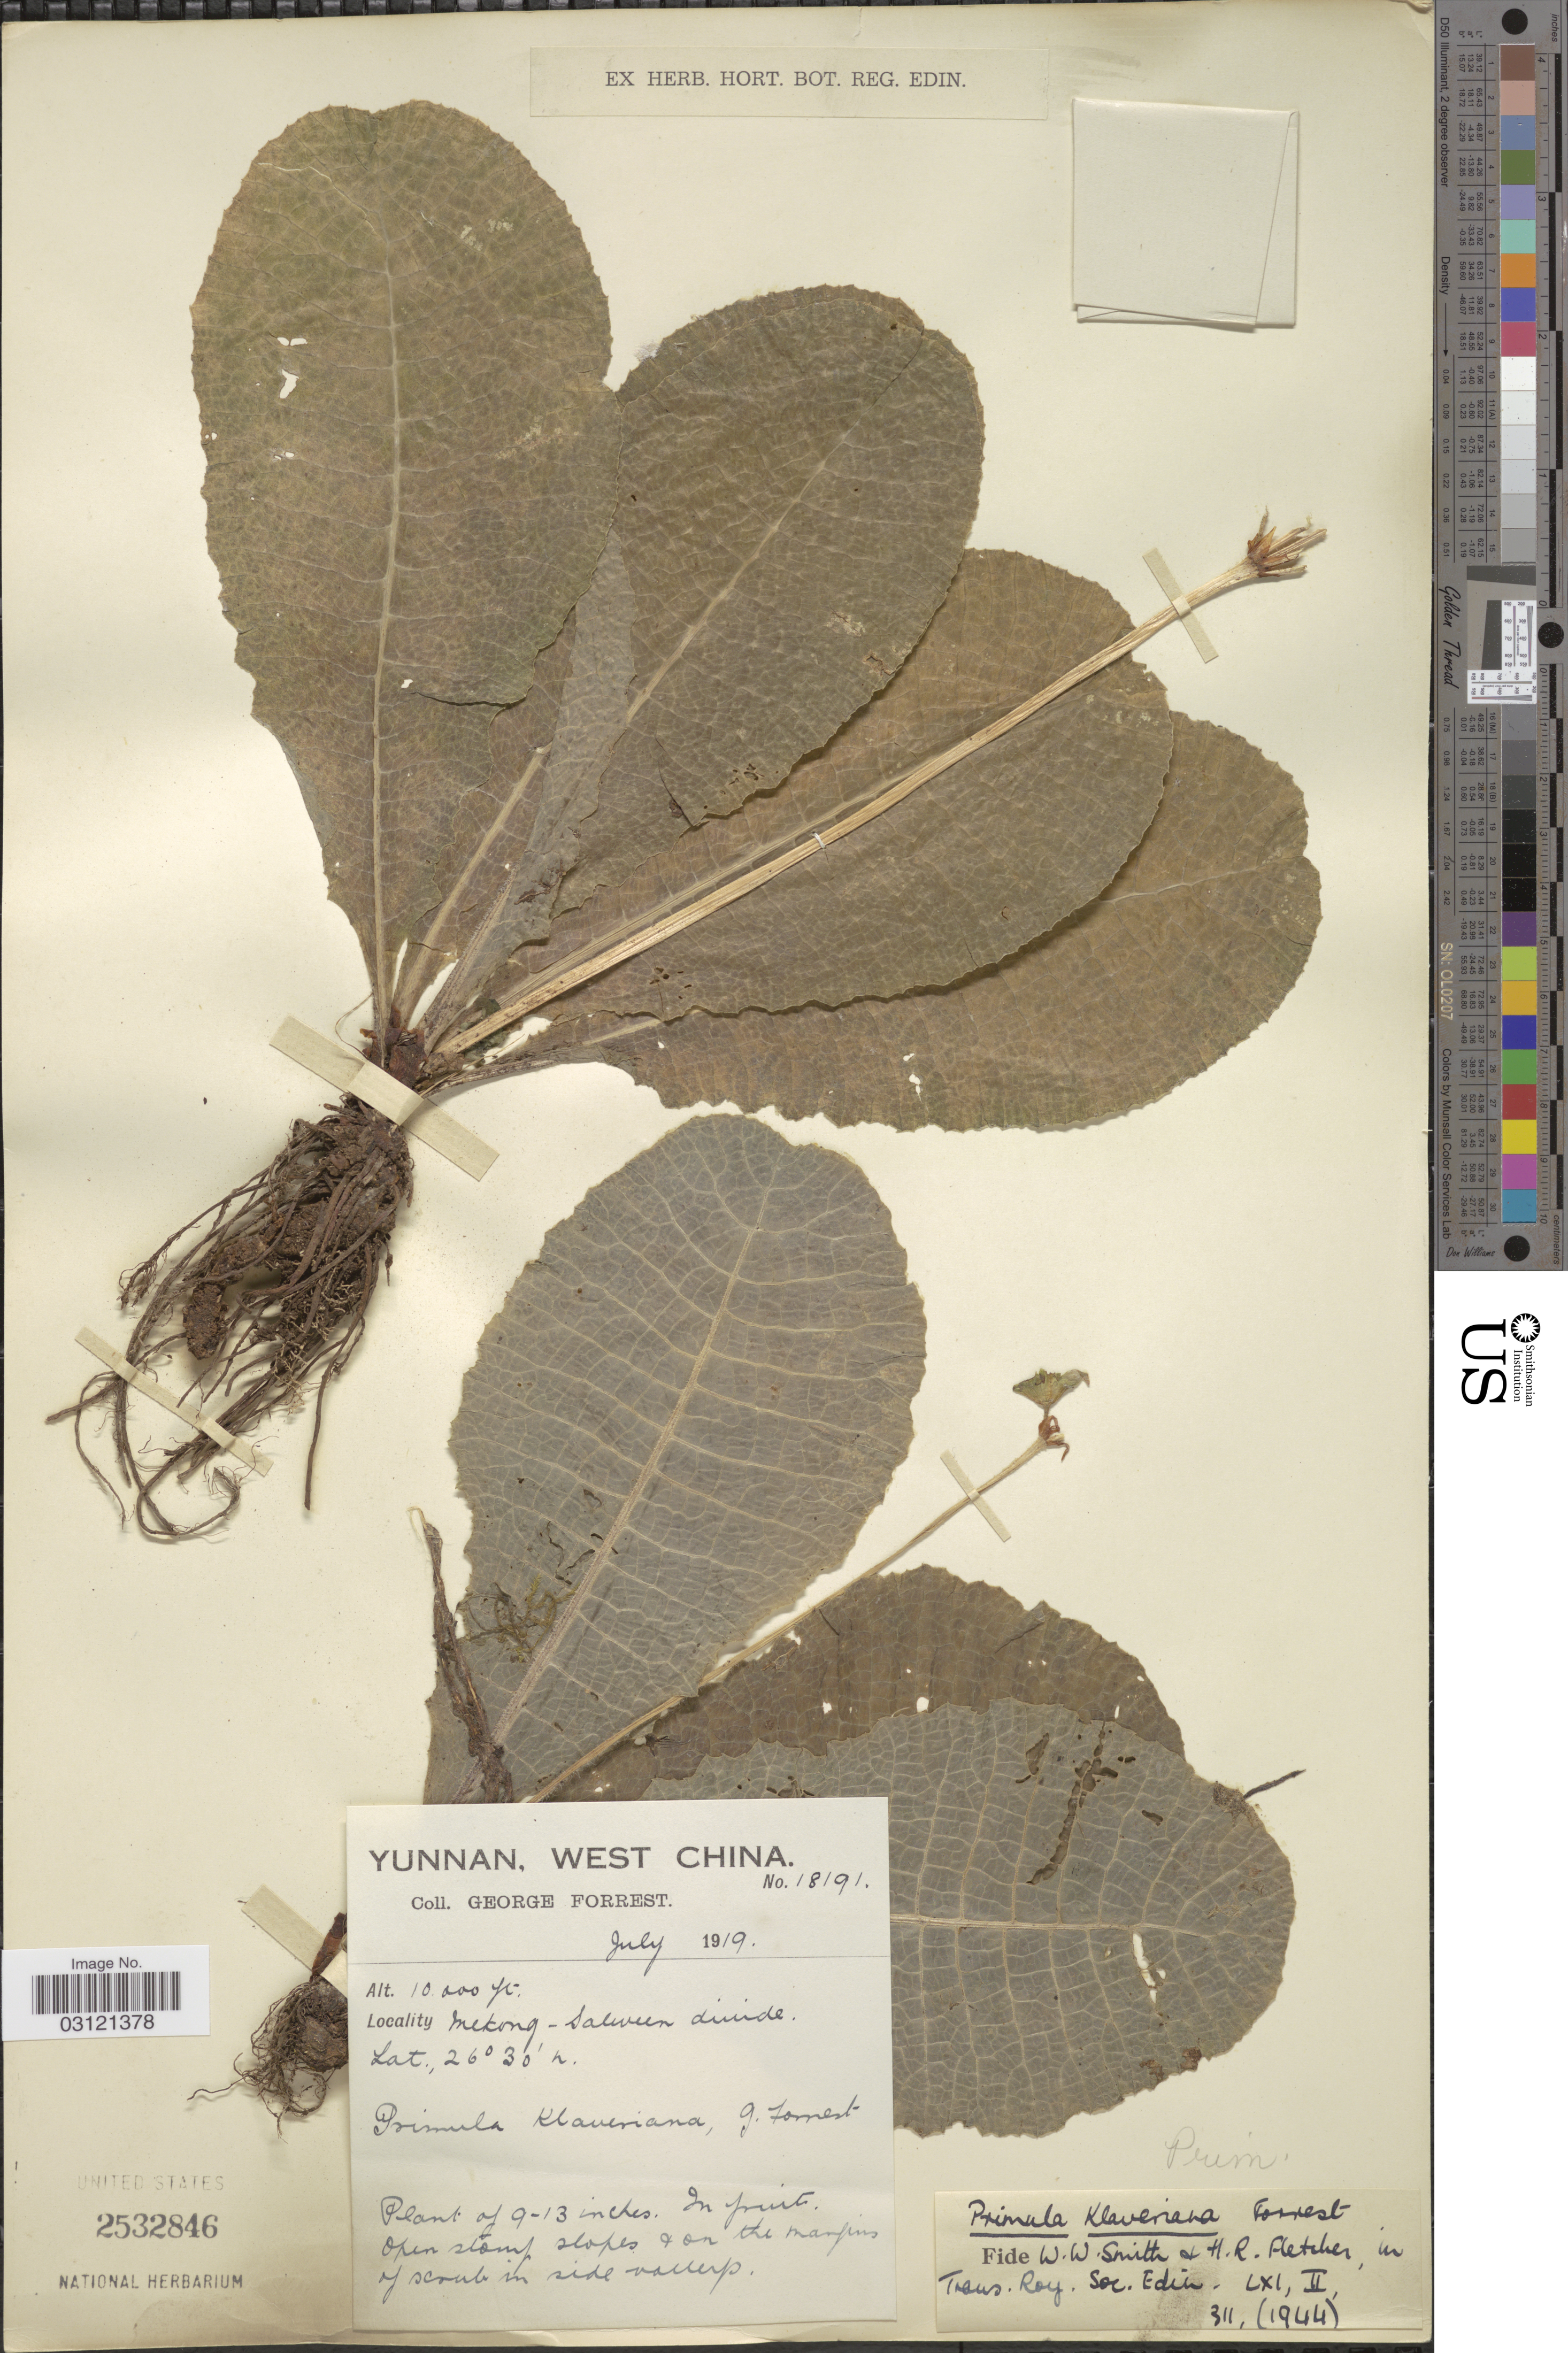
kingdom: Plantae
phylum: Tracheophyta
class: Magnoliopsida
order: Ericales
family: Primulaceae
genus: Primula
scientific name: Primula klaveriana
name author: Forrest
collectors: G. Forrest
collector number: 18191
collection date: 1919-07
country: China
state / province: Yunnan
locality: West China. Mekong-Salween divide.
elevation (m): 3048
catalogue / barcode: US 2532846